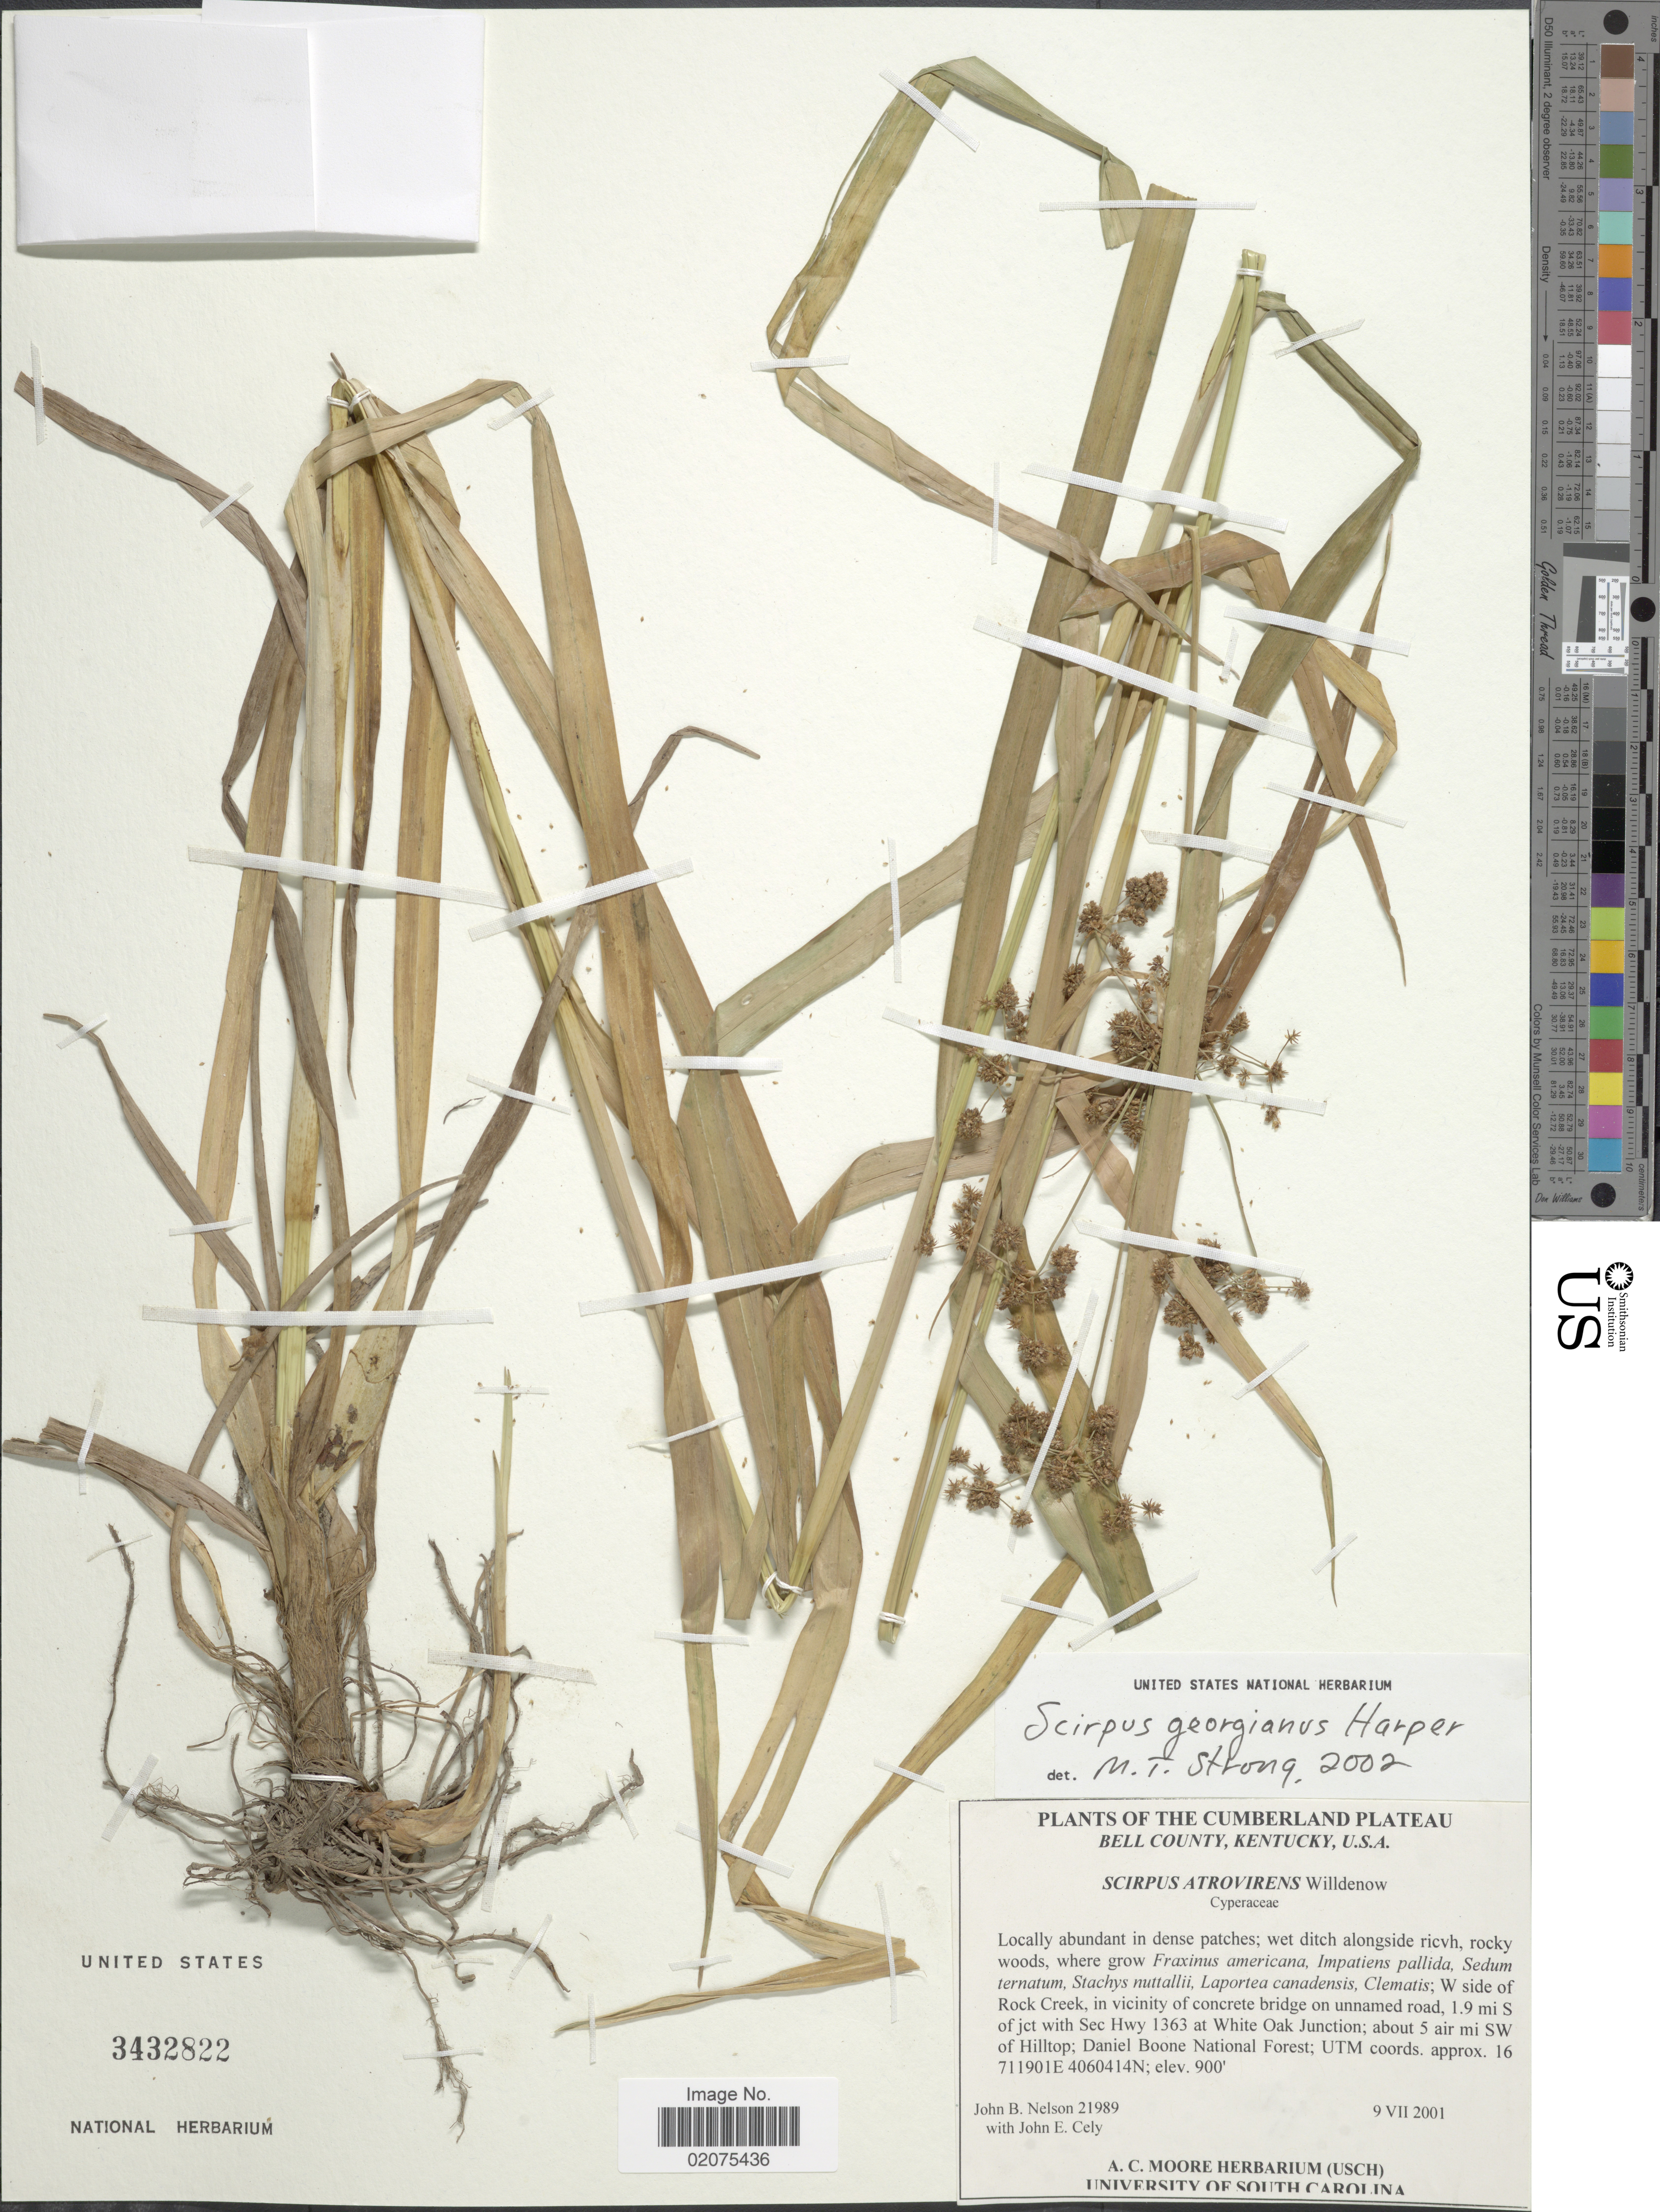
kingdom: Plantae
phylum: Tracheophyta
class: Liliopsida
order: Poales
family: Cyperaceae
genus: Scirpus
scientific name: Scirpus georgianus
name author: R.M. Harper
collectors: J. B. Nelson & J. Cely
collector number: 21989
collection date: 2001-07-09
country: United States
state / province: Kentucky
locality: The Cumberland Plateau. Bell County, U.S.A. W side of Rock Creek, in vicinity of concrete bridge on unnamed road, 1.9 mi S of jct wit Sec Hwy 1363 at White Oak Junction; about 5 air mi SW of Hilltop; Daniel Boone National Forest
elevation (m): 274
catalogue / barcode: US 3432822